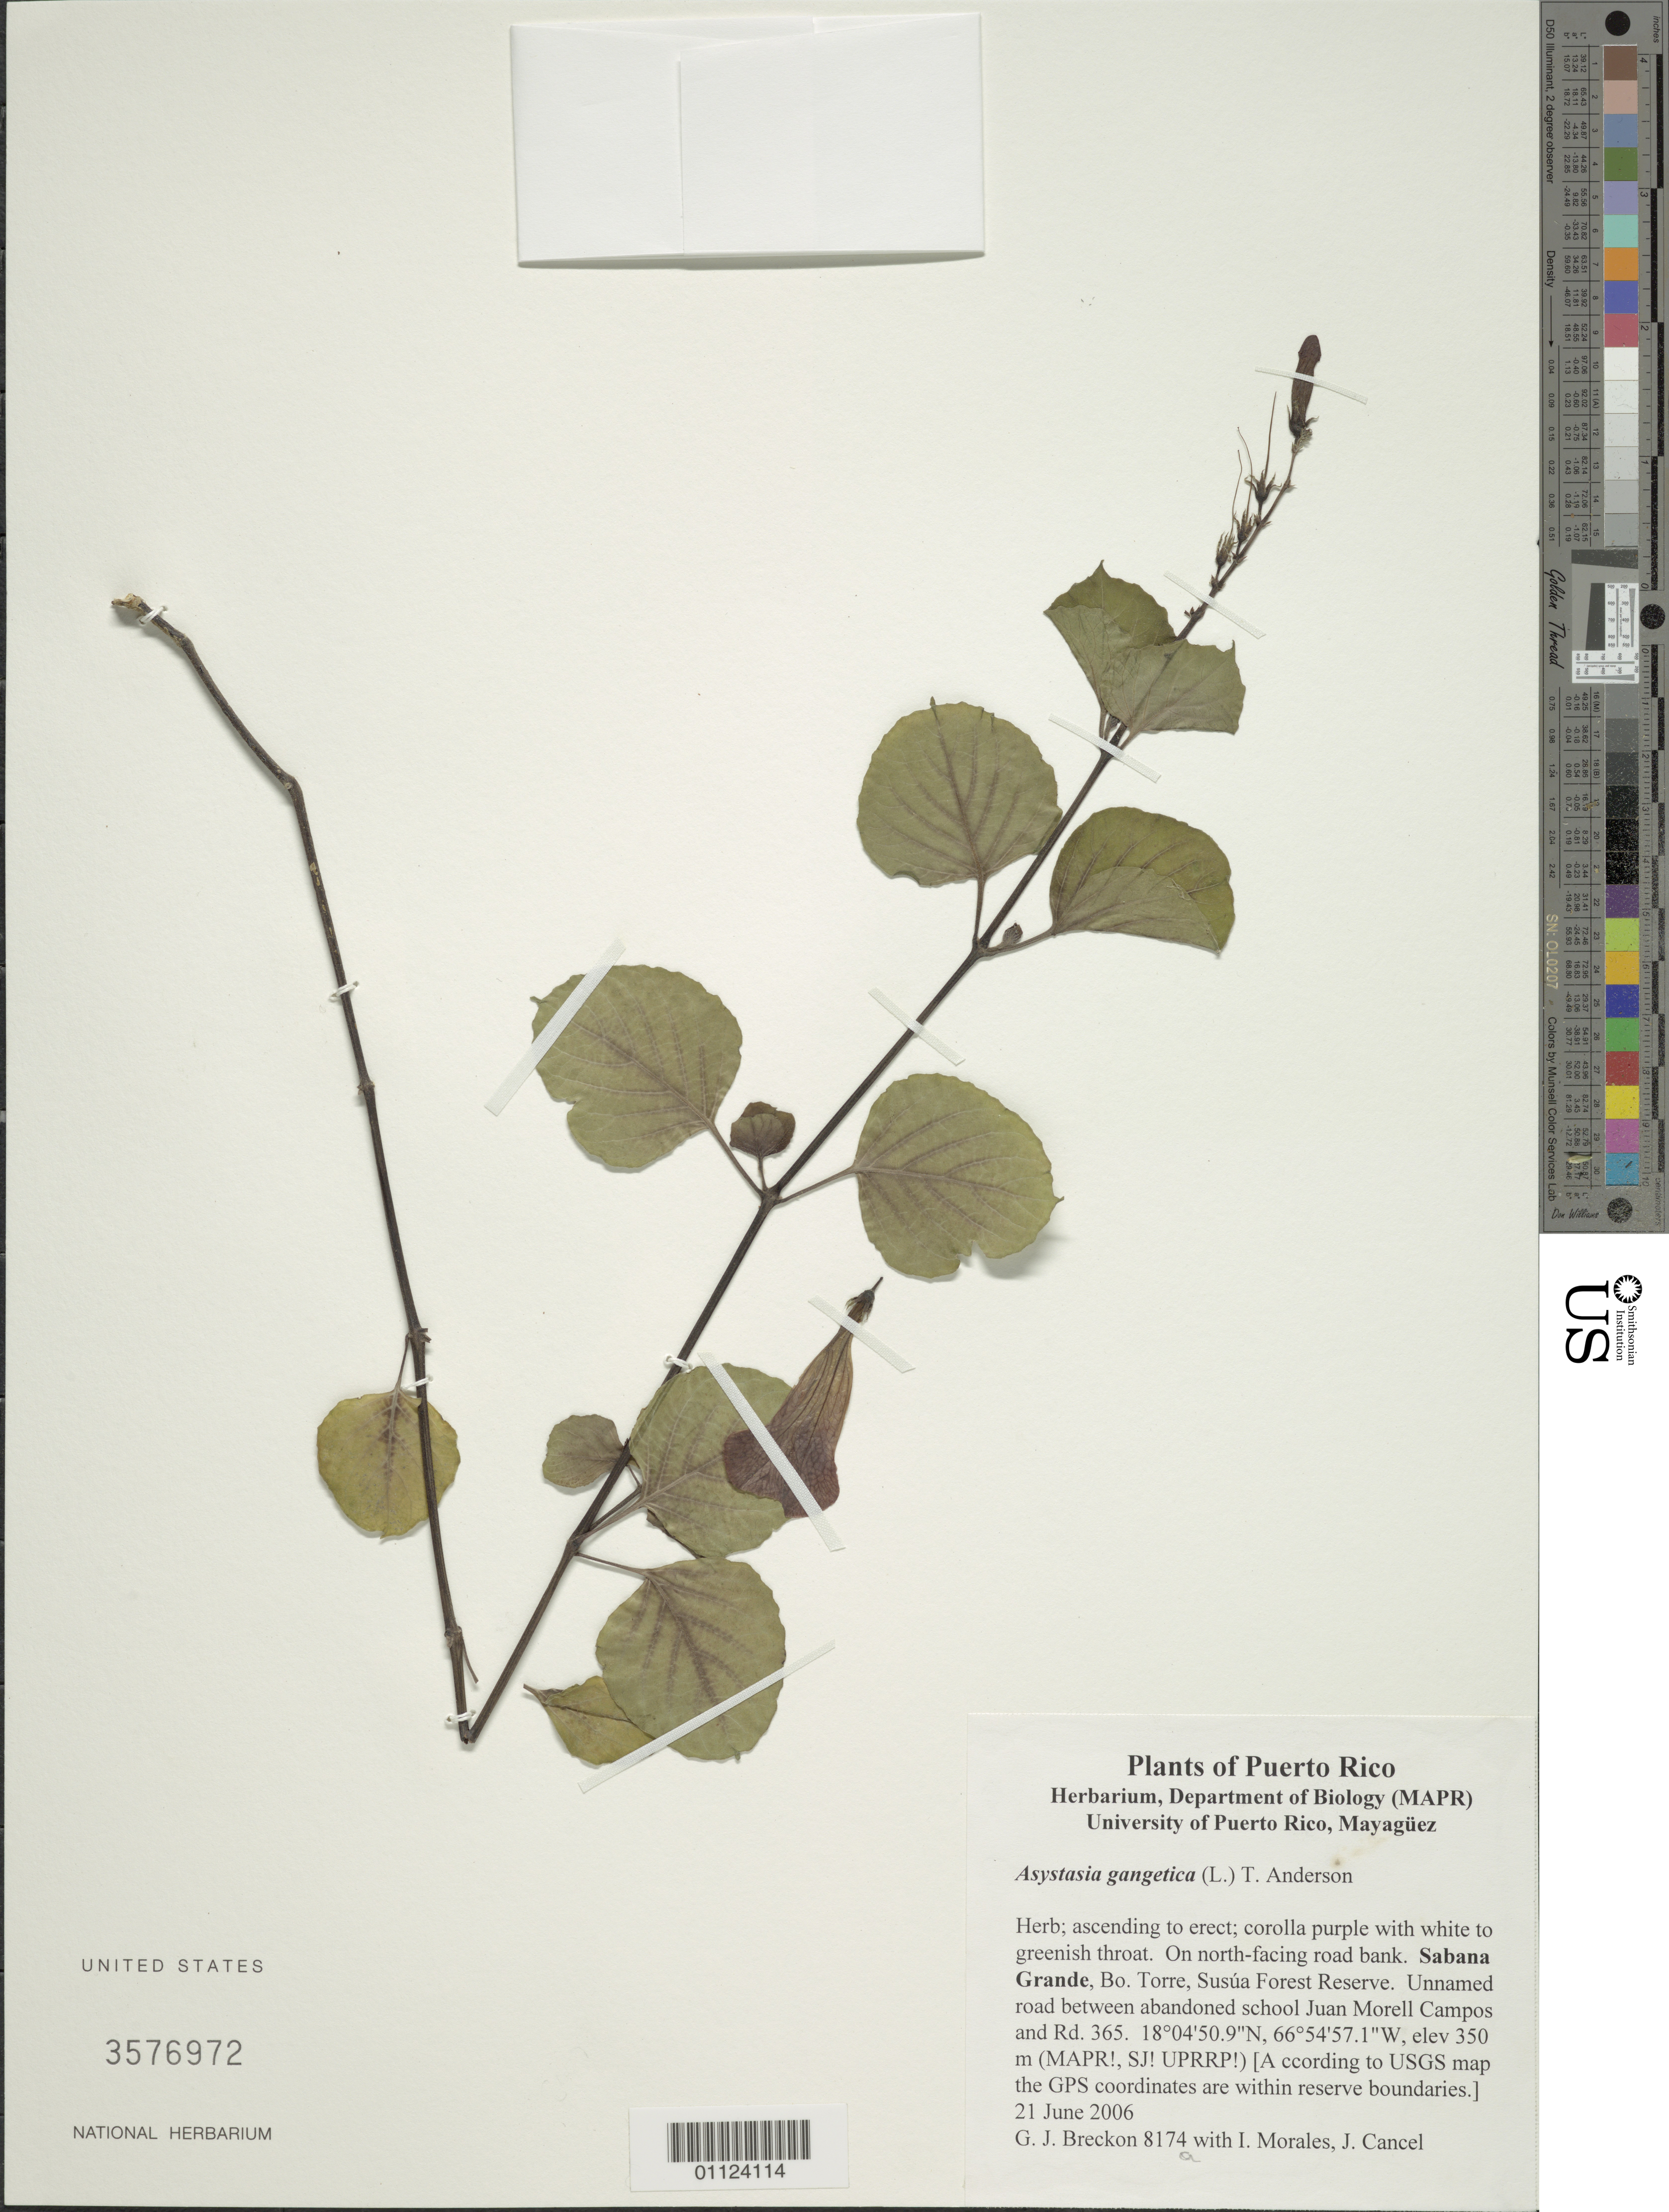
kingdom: Plantae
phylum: Tracheophyta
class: Magnoliopsida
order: Lamiales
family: Acanthaceae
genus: Asystasia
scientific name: Asystasia gangetica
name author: (L.) T. Anderson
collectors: G. Breckon, I. Morales & J. Cancel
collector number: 8174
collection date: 2006-06-21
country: Puerto Rico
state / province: Sabana Grande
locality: Bo. Torre, Susúa Forest Reserve. Unnamed road between abondoned school Juan Morell Campos and Rd. 365.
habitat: On north-facing road bank.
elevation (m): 350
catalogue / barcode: US 3576972